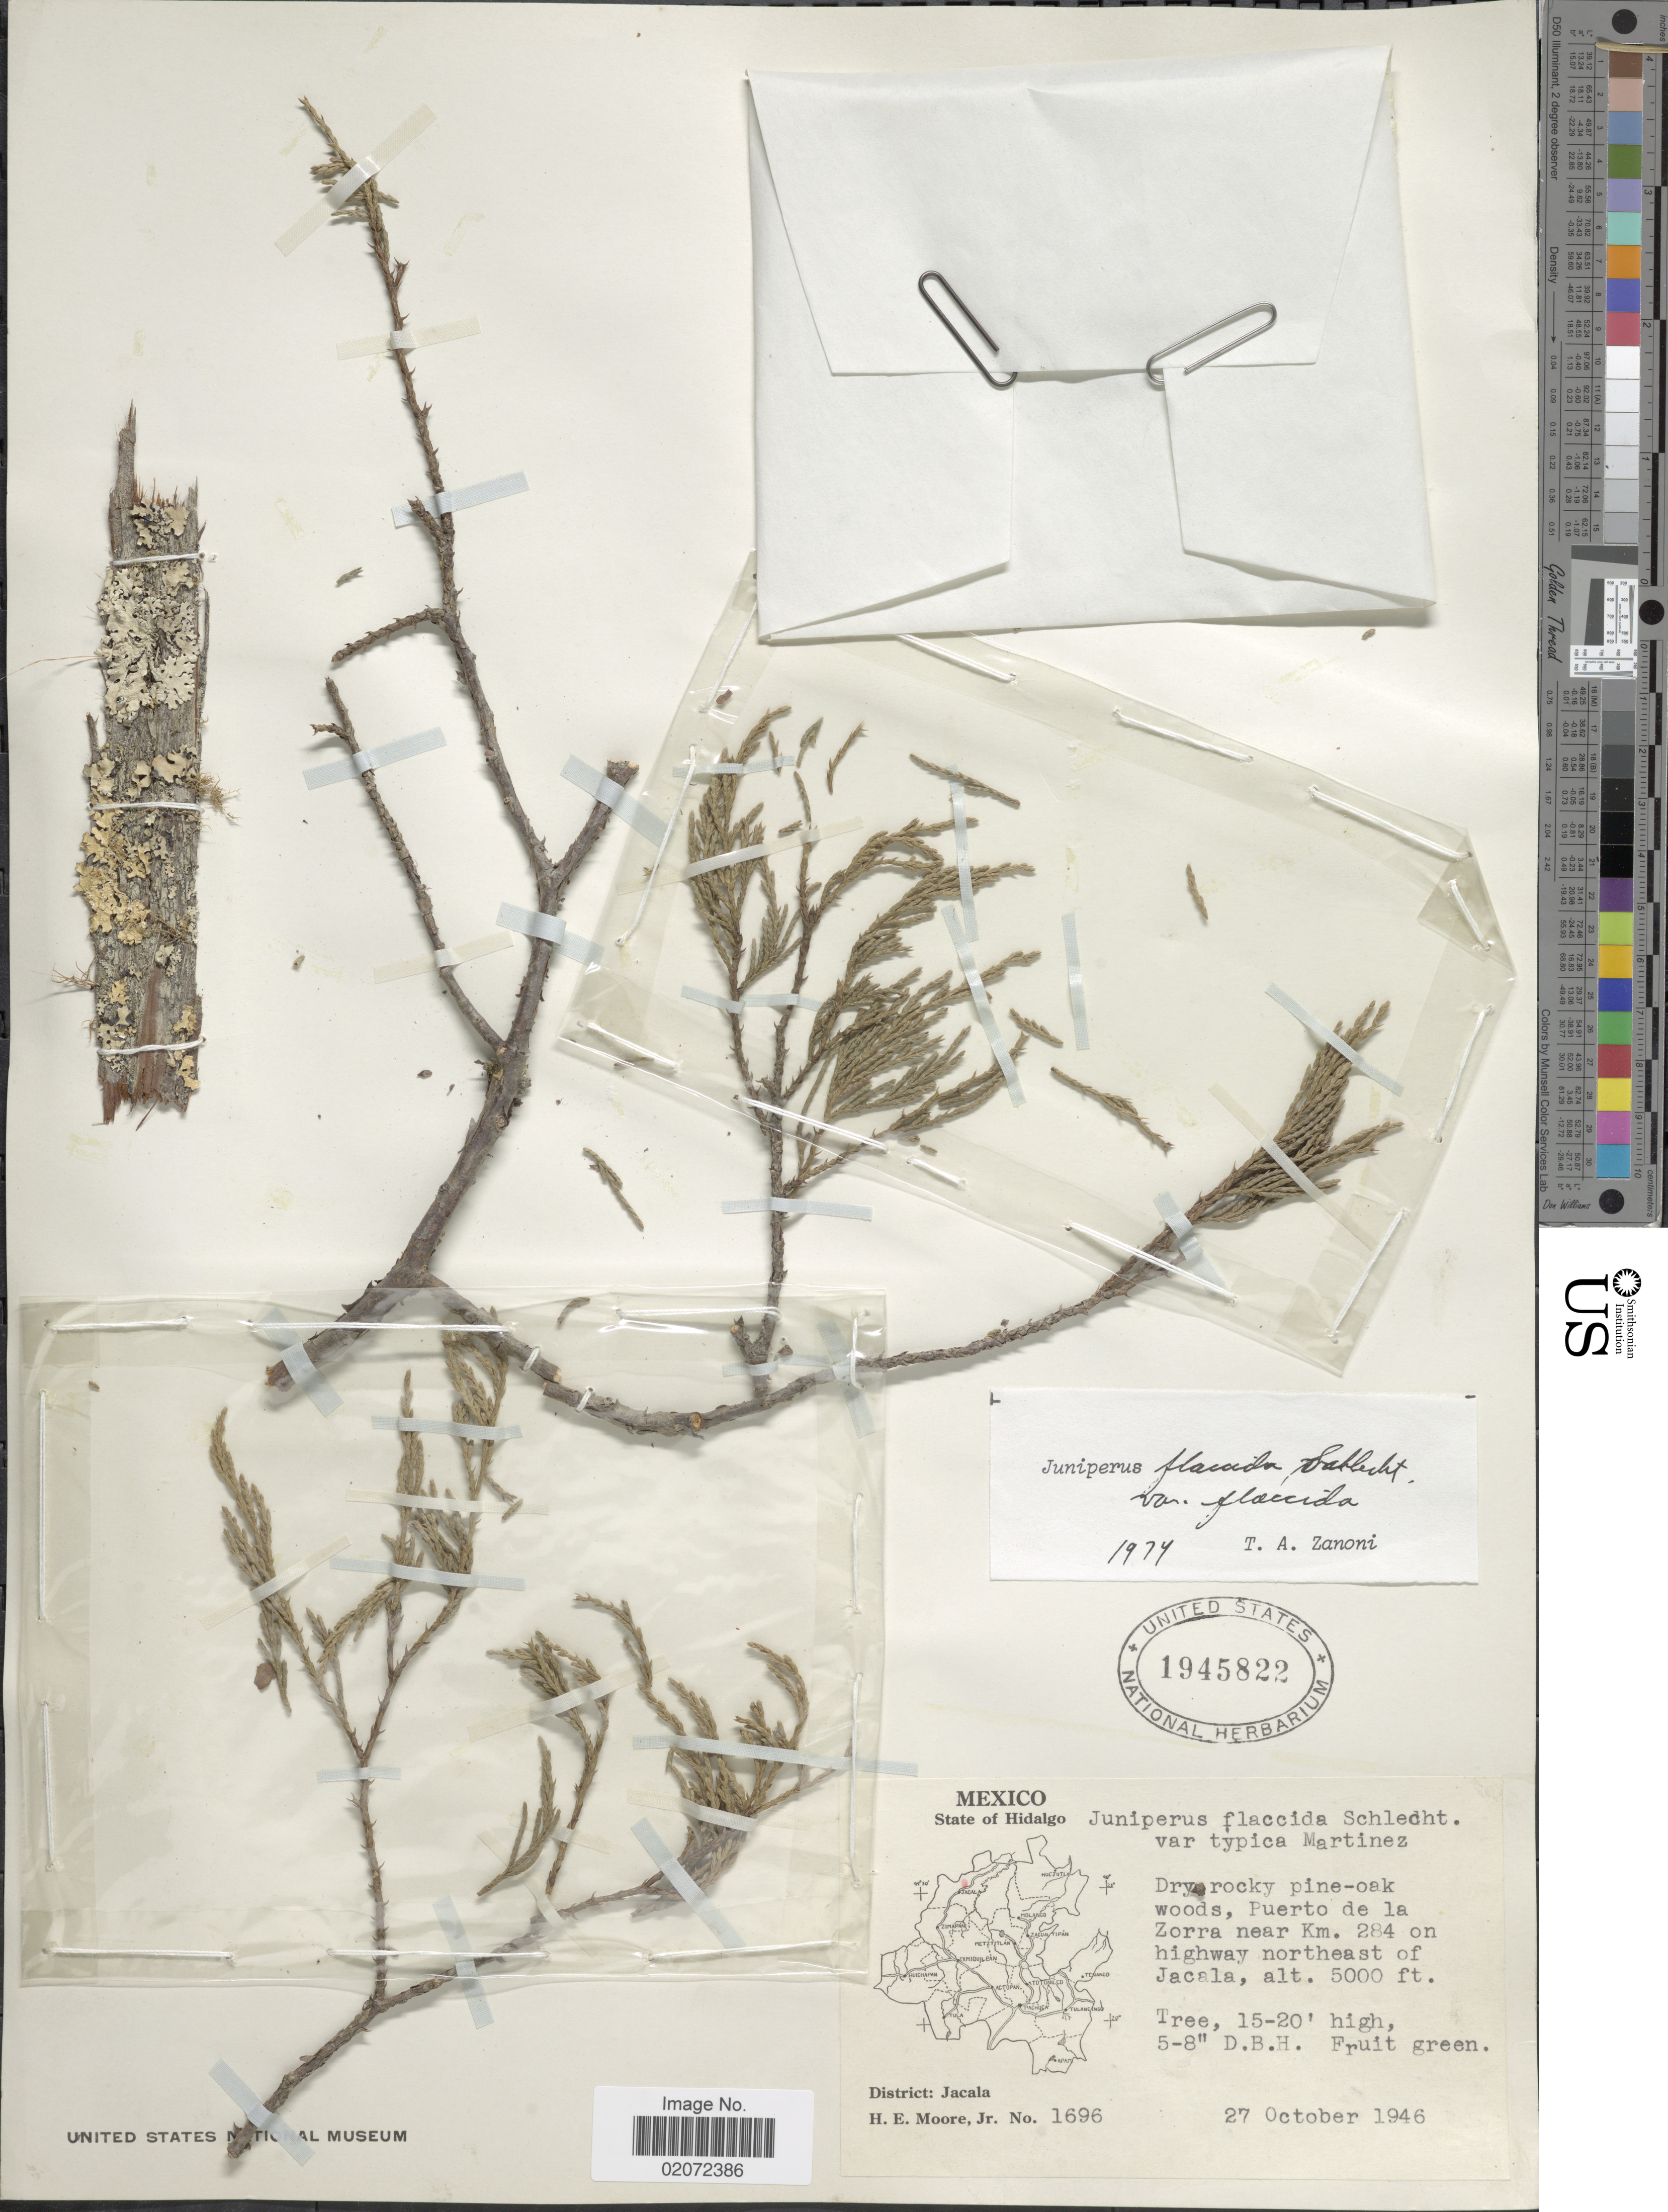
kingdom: Plantae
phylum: Tracheophyta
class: Pinopsida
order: Pinales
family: Cupressaceae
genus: Juniperus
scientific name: Juniperus flaccida var. flaccida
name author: Schltdl.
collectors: H. Moore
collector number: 1696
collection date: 1946-10-27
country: Mexico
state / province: Hidalgo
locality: Puerto de la Zorra near Km. 284 on highway northeast of Jacala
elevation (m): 1524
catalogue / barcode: US 1945822